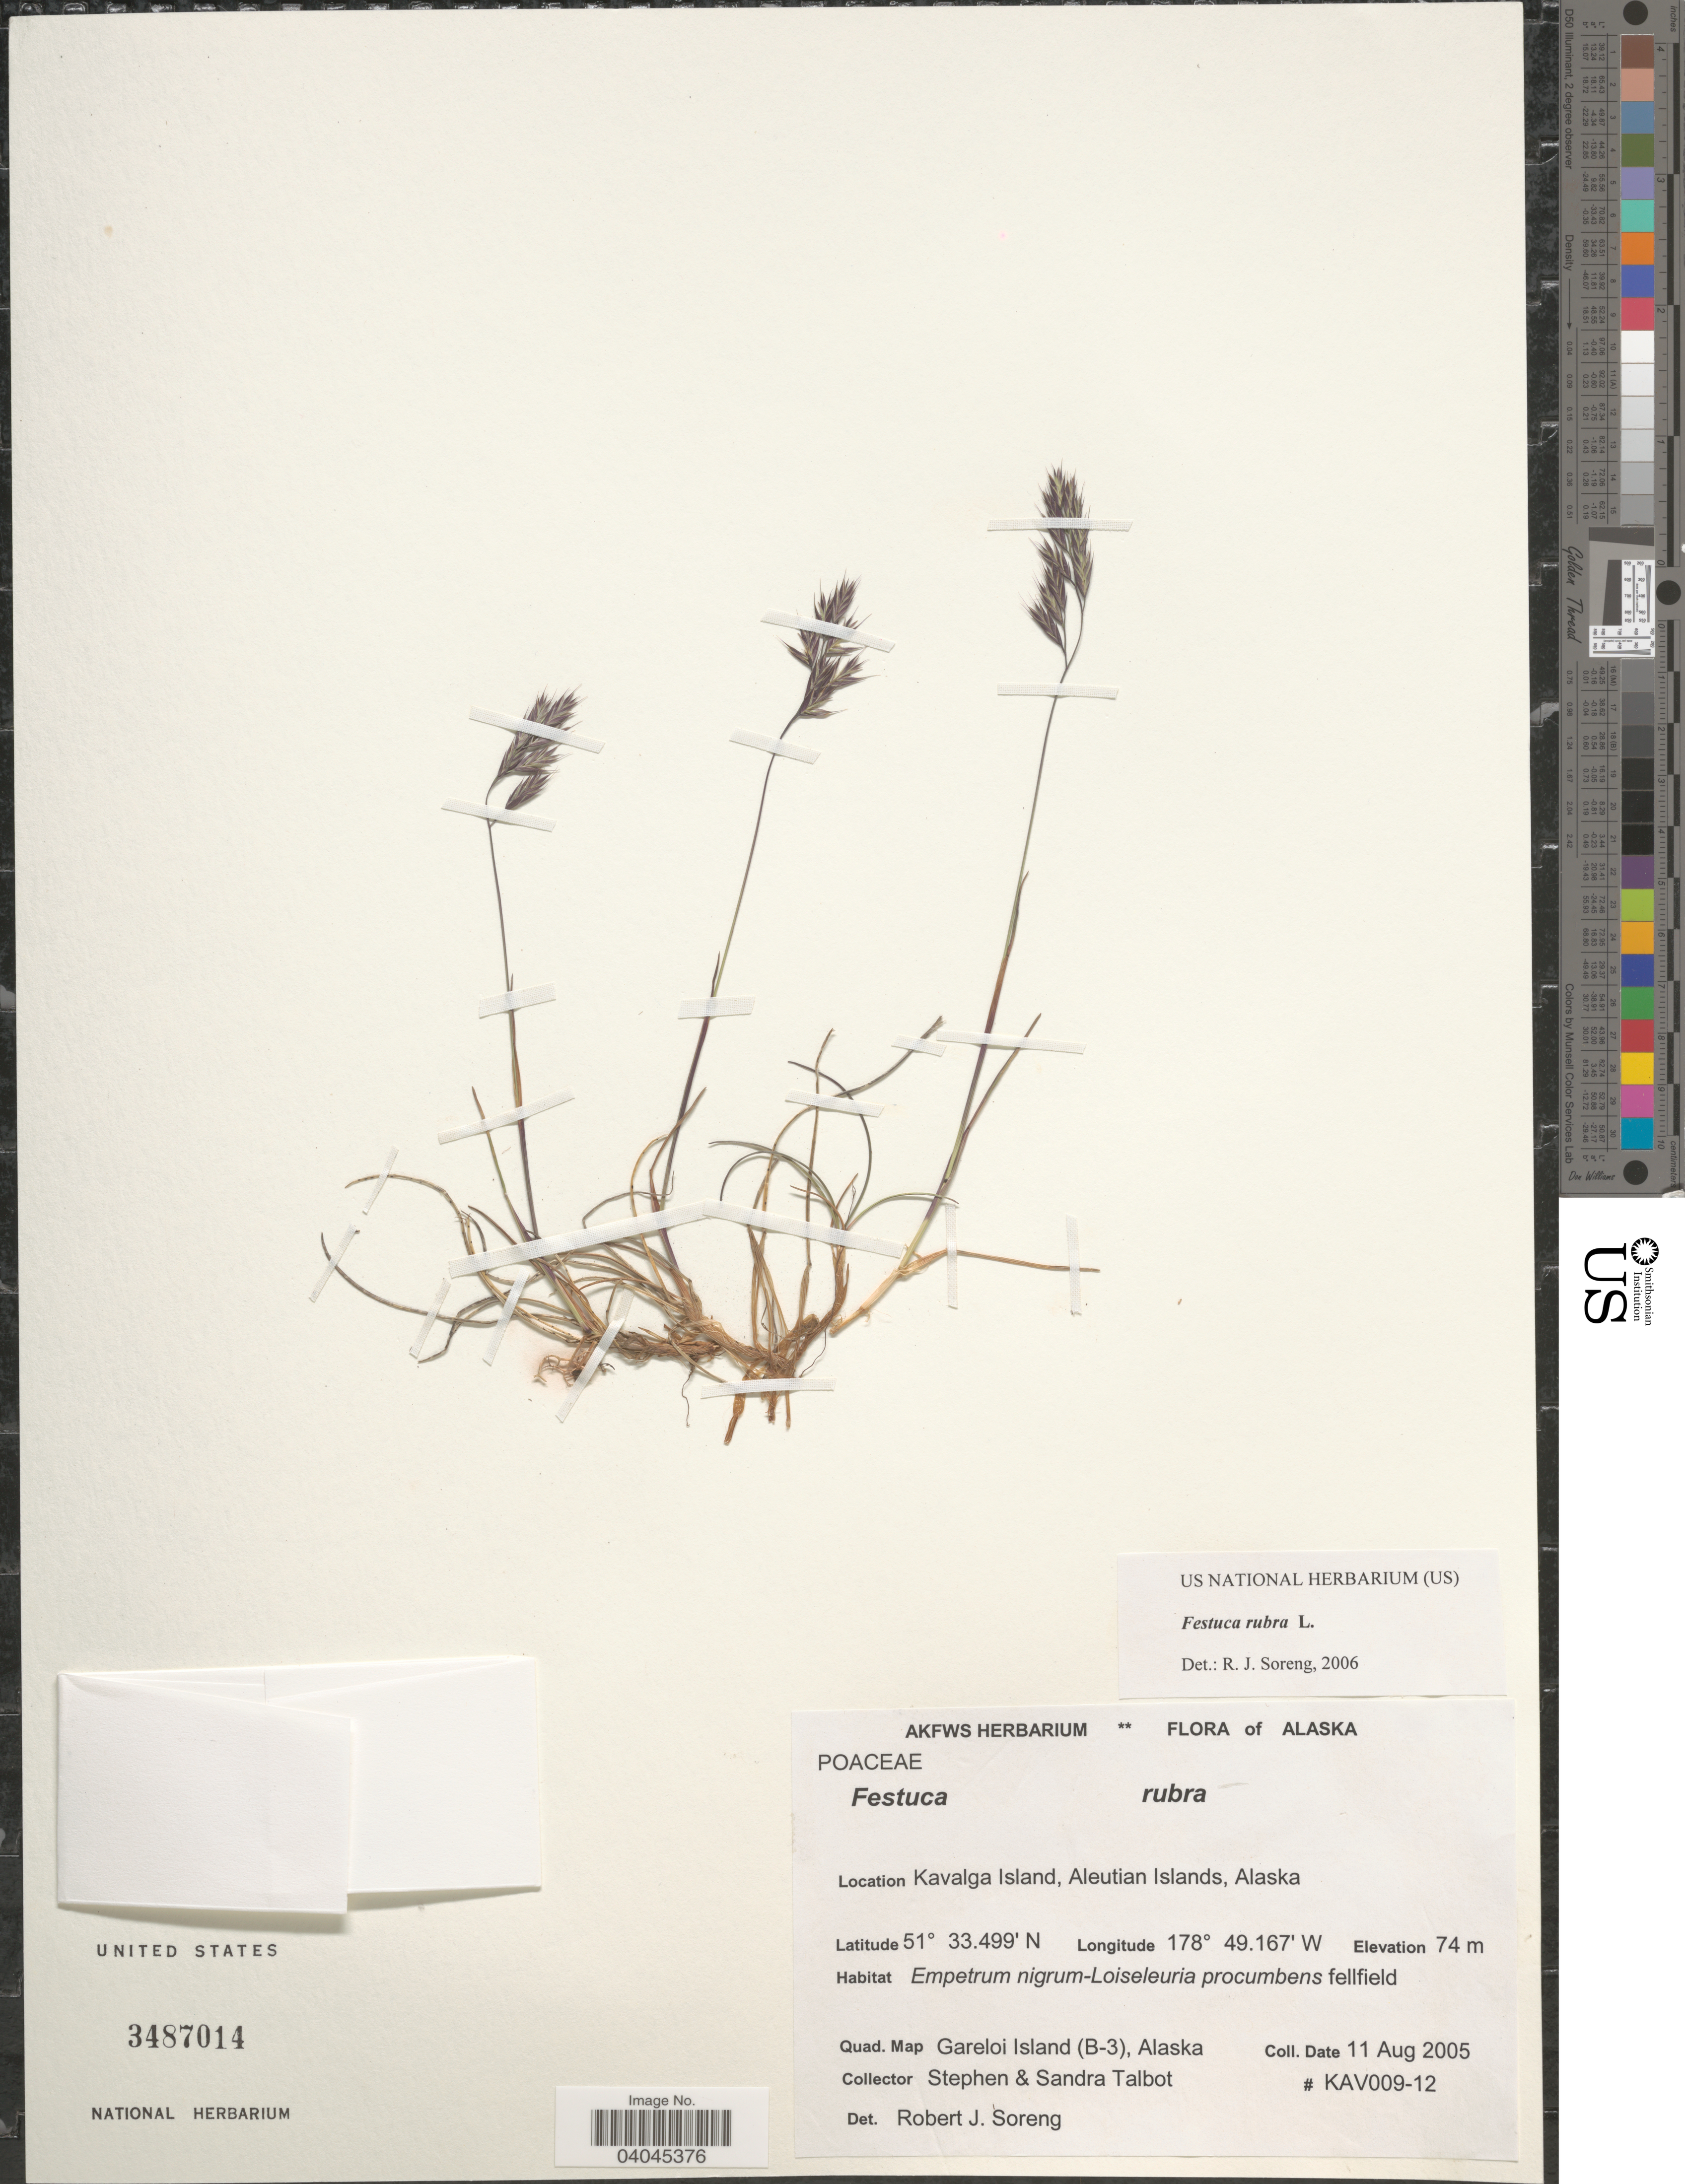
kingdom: Plantae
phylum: Tracheophyta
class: Liliopsida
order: Poales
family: Poaceae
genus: Festuca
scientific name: Festuca rubra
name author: L.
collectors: S. S. Talbot & S. Talbot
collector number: KAV009-12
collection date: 2005-08-11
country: United States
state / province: Alaska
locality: Kavalga Island, Aleutian Islands. Quad. Map Gareloi Island (B-3).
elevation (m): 74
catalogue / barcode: US 3487014